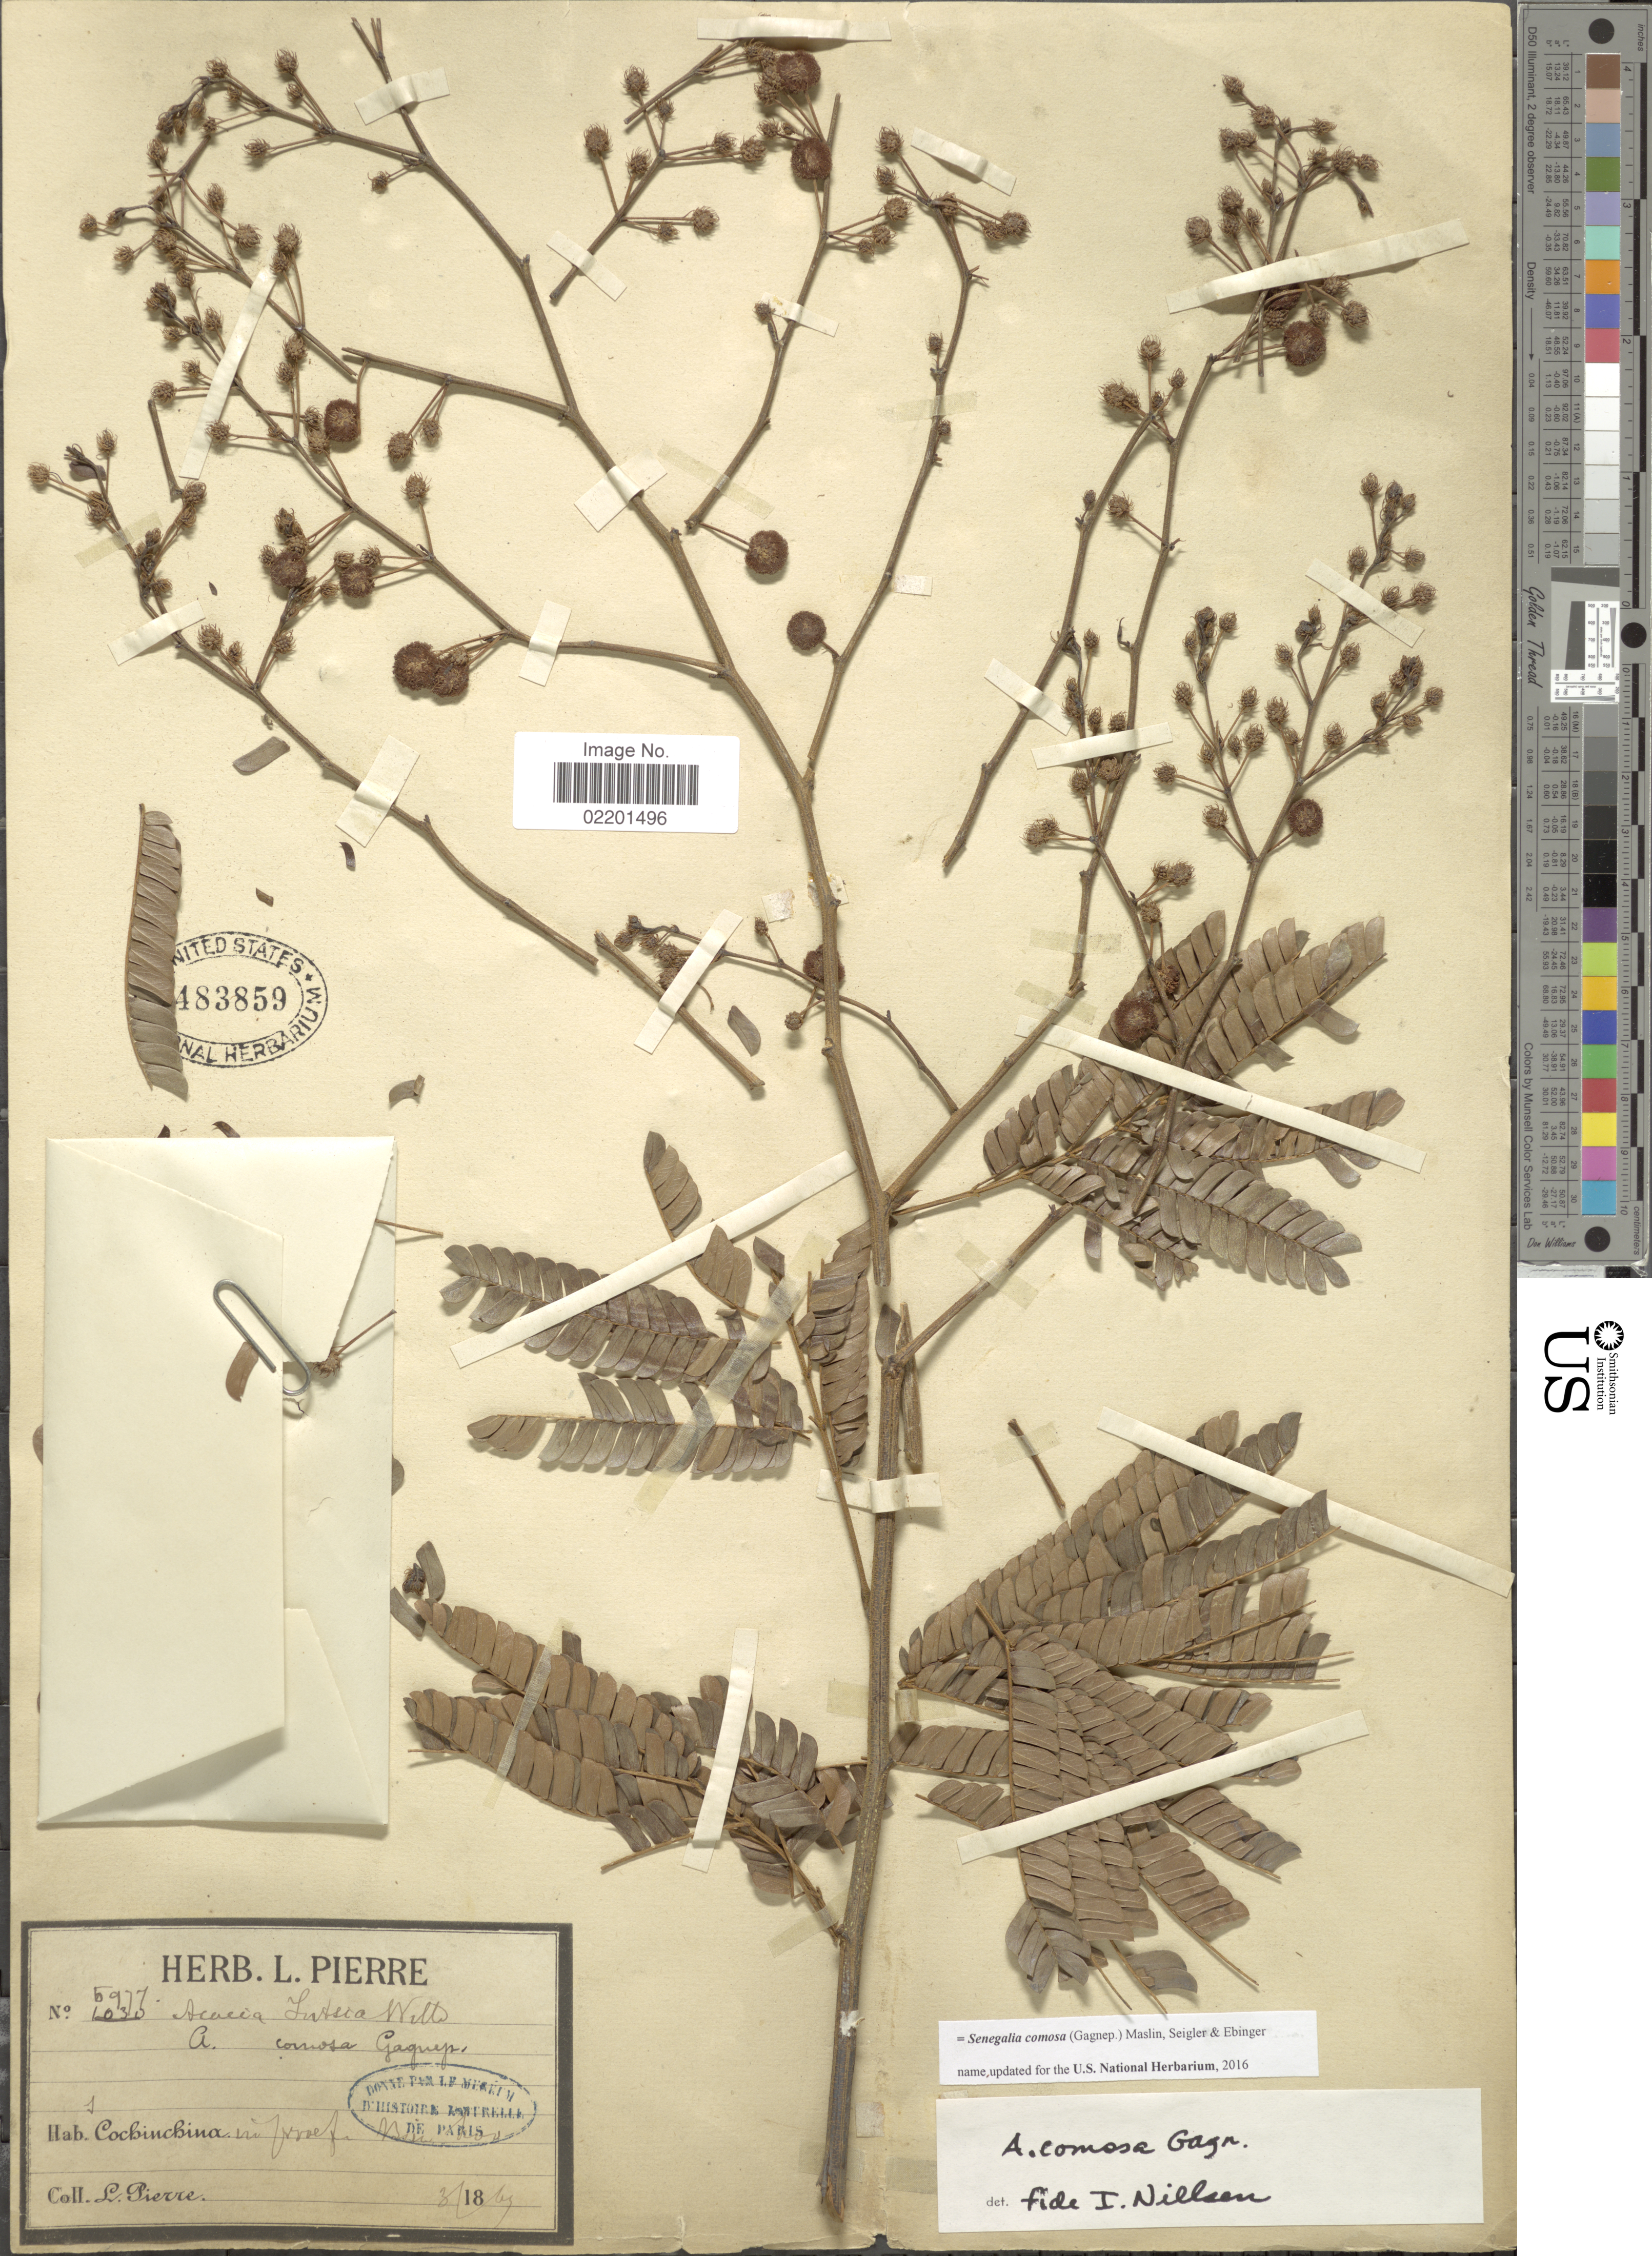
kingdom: Plantae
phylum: Tracheophyta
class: Magnoliopsida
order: Fabales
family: Fabaceae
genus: Senegalia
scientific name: Senegalia comosa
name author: (Gagnep.) Maslin et al.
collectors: L. Pierre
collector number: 5977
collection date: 1867-03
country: Vietnam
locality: Cochinchina in [illegible text].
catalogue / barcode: US 483859